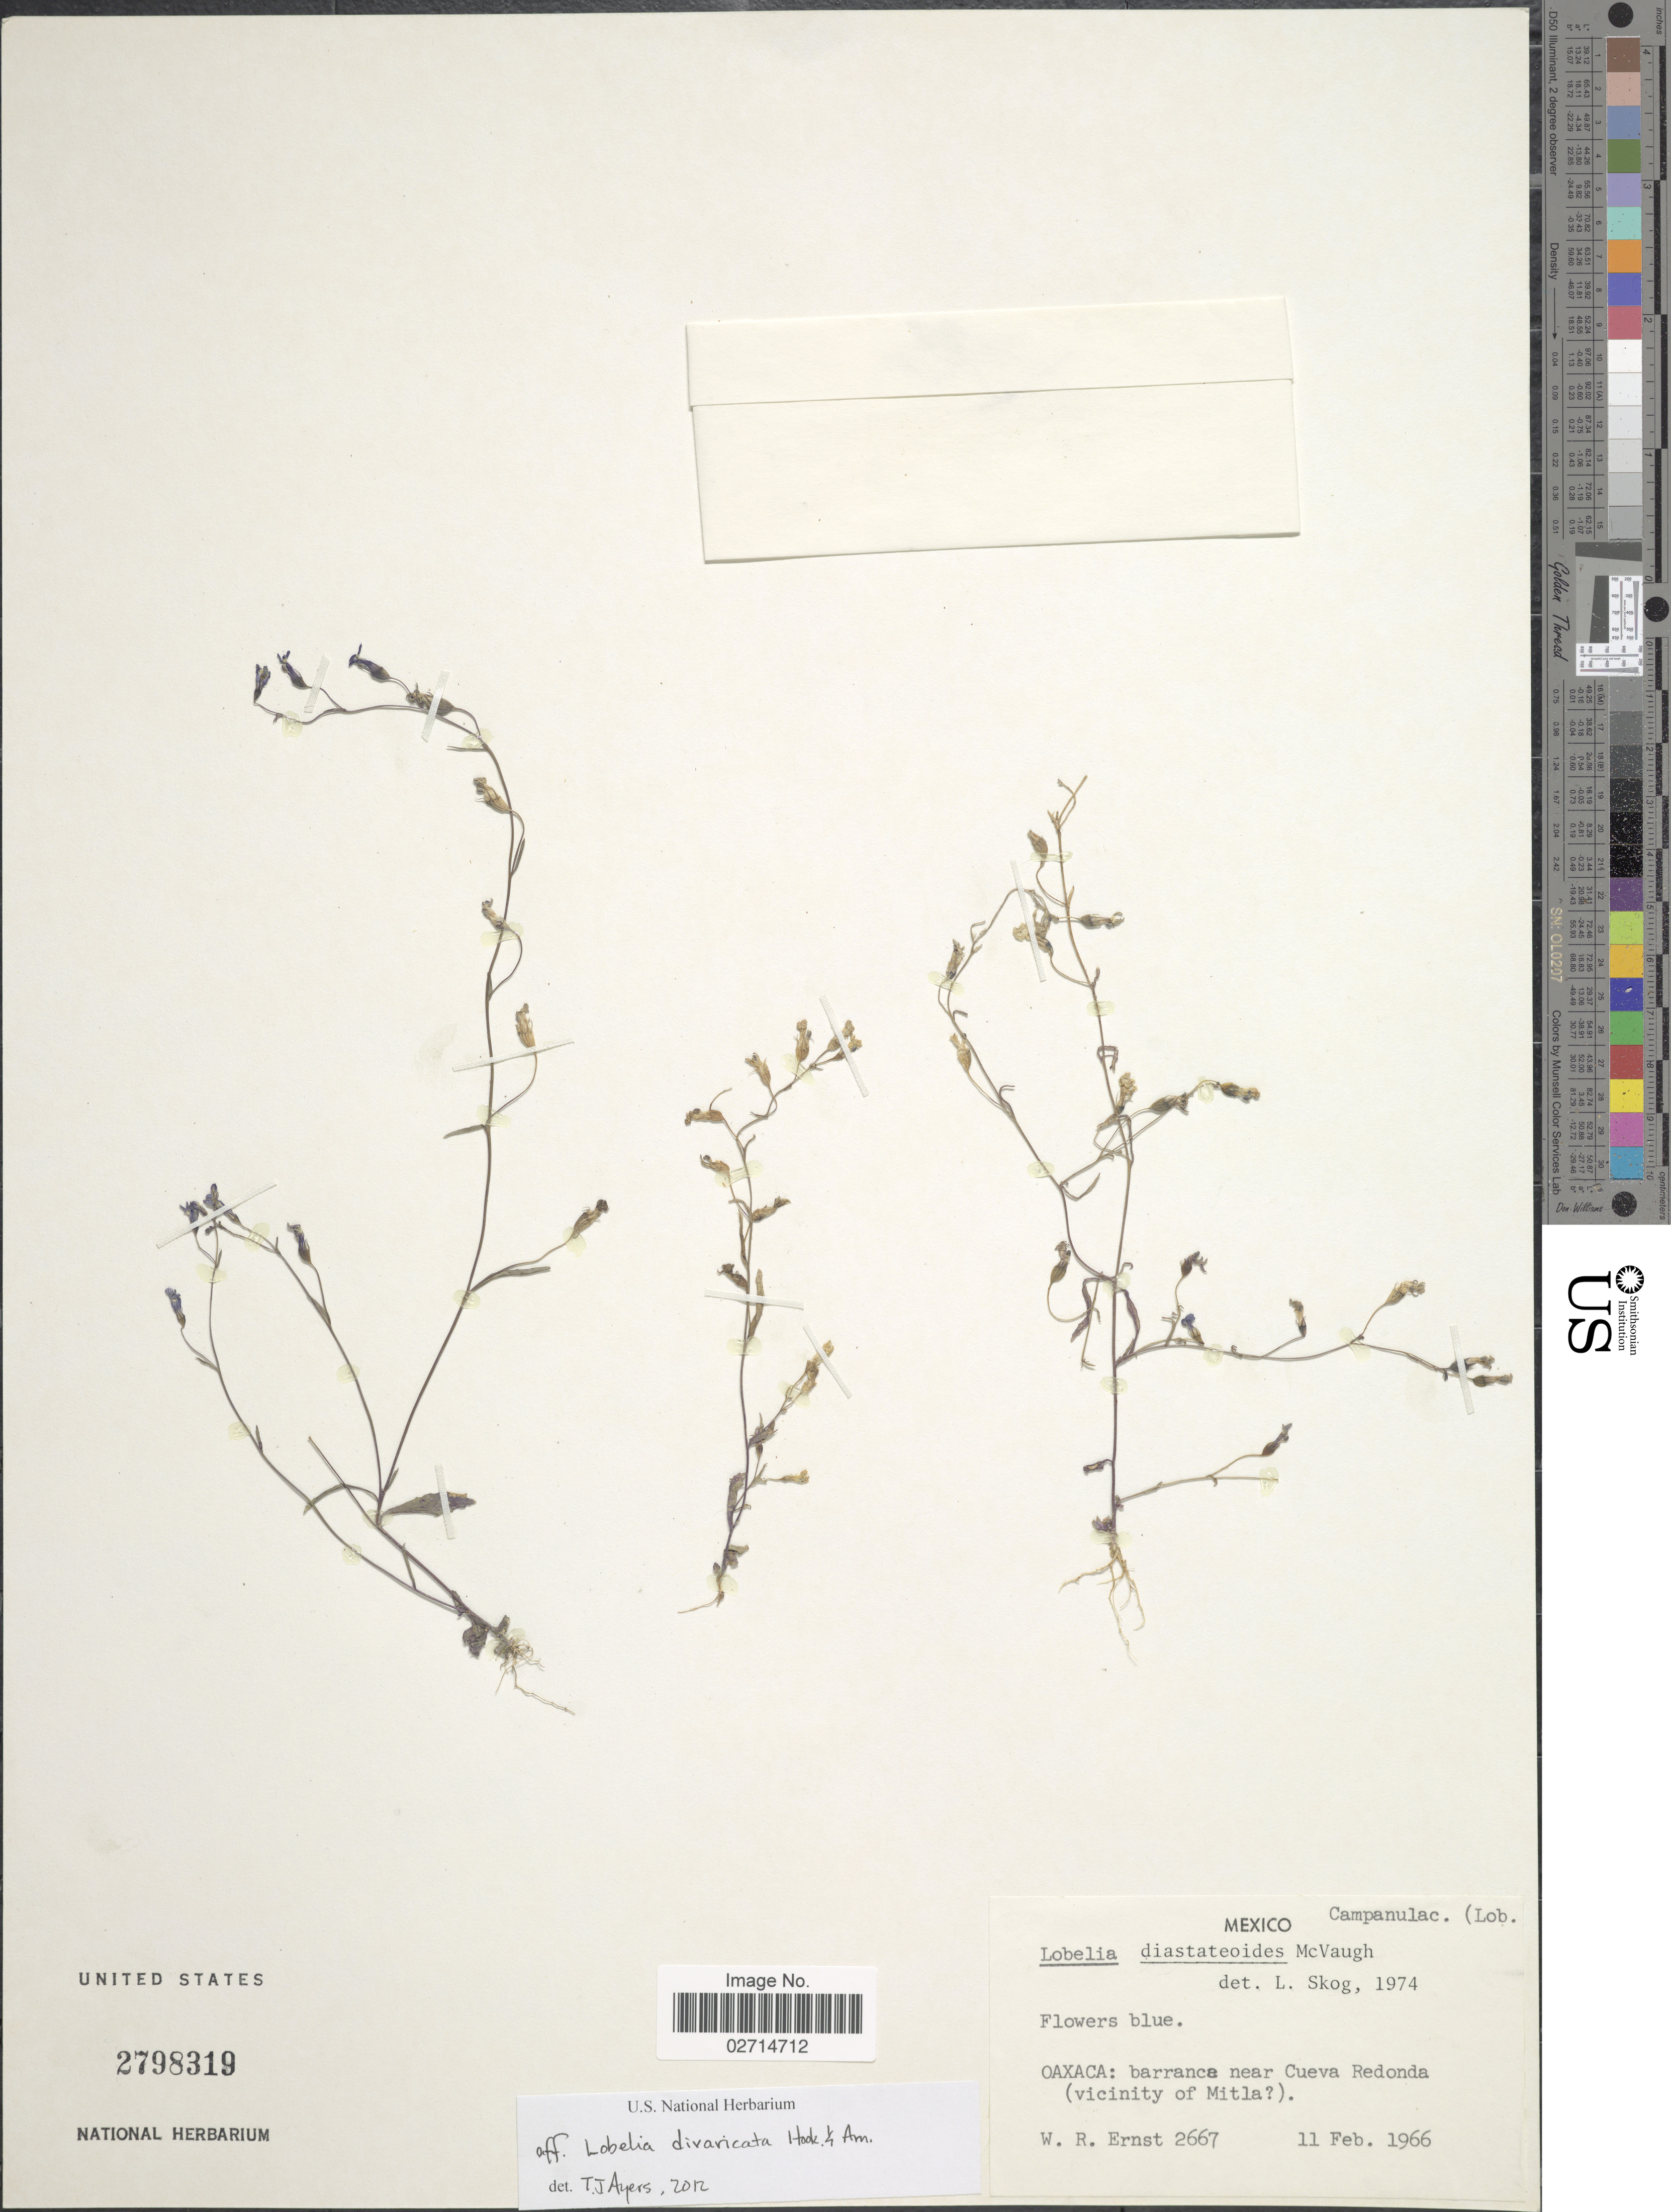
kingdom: Plantae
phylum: Tracheophyta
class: Magnoliopsida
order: Asterales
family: Campanulaceae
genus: Lobelia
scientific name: Lobelia divaricata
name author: Hook. & Arn.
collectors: W. R. Ernst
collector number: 2667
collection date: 1966-02-11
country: Mexico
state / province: Oaxaca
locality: Barranca near Cueva Redonda (Vicinity of Mitla)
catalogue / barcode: US 2798319